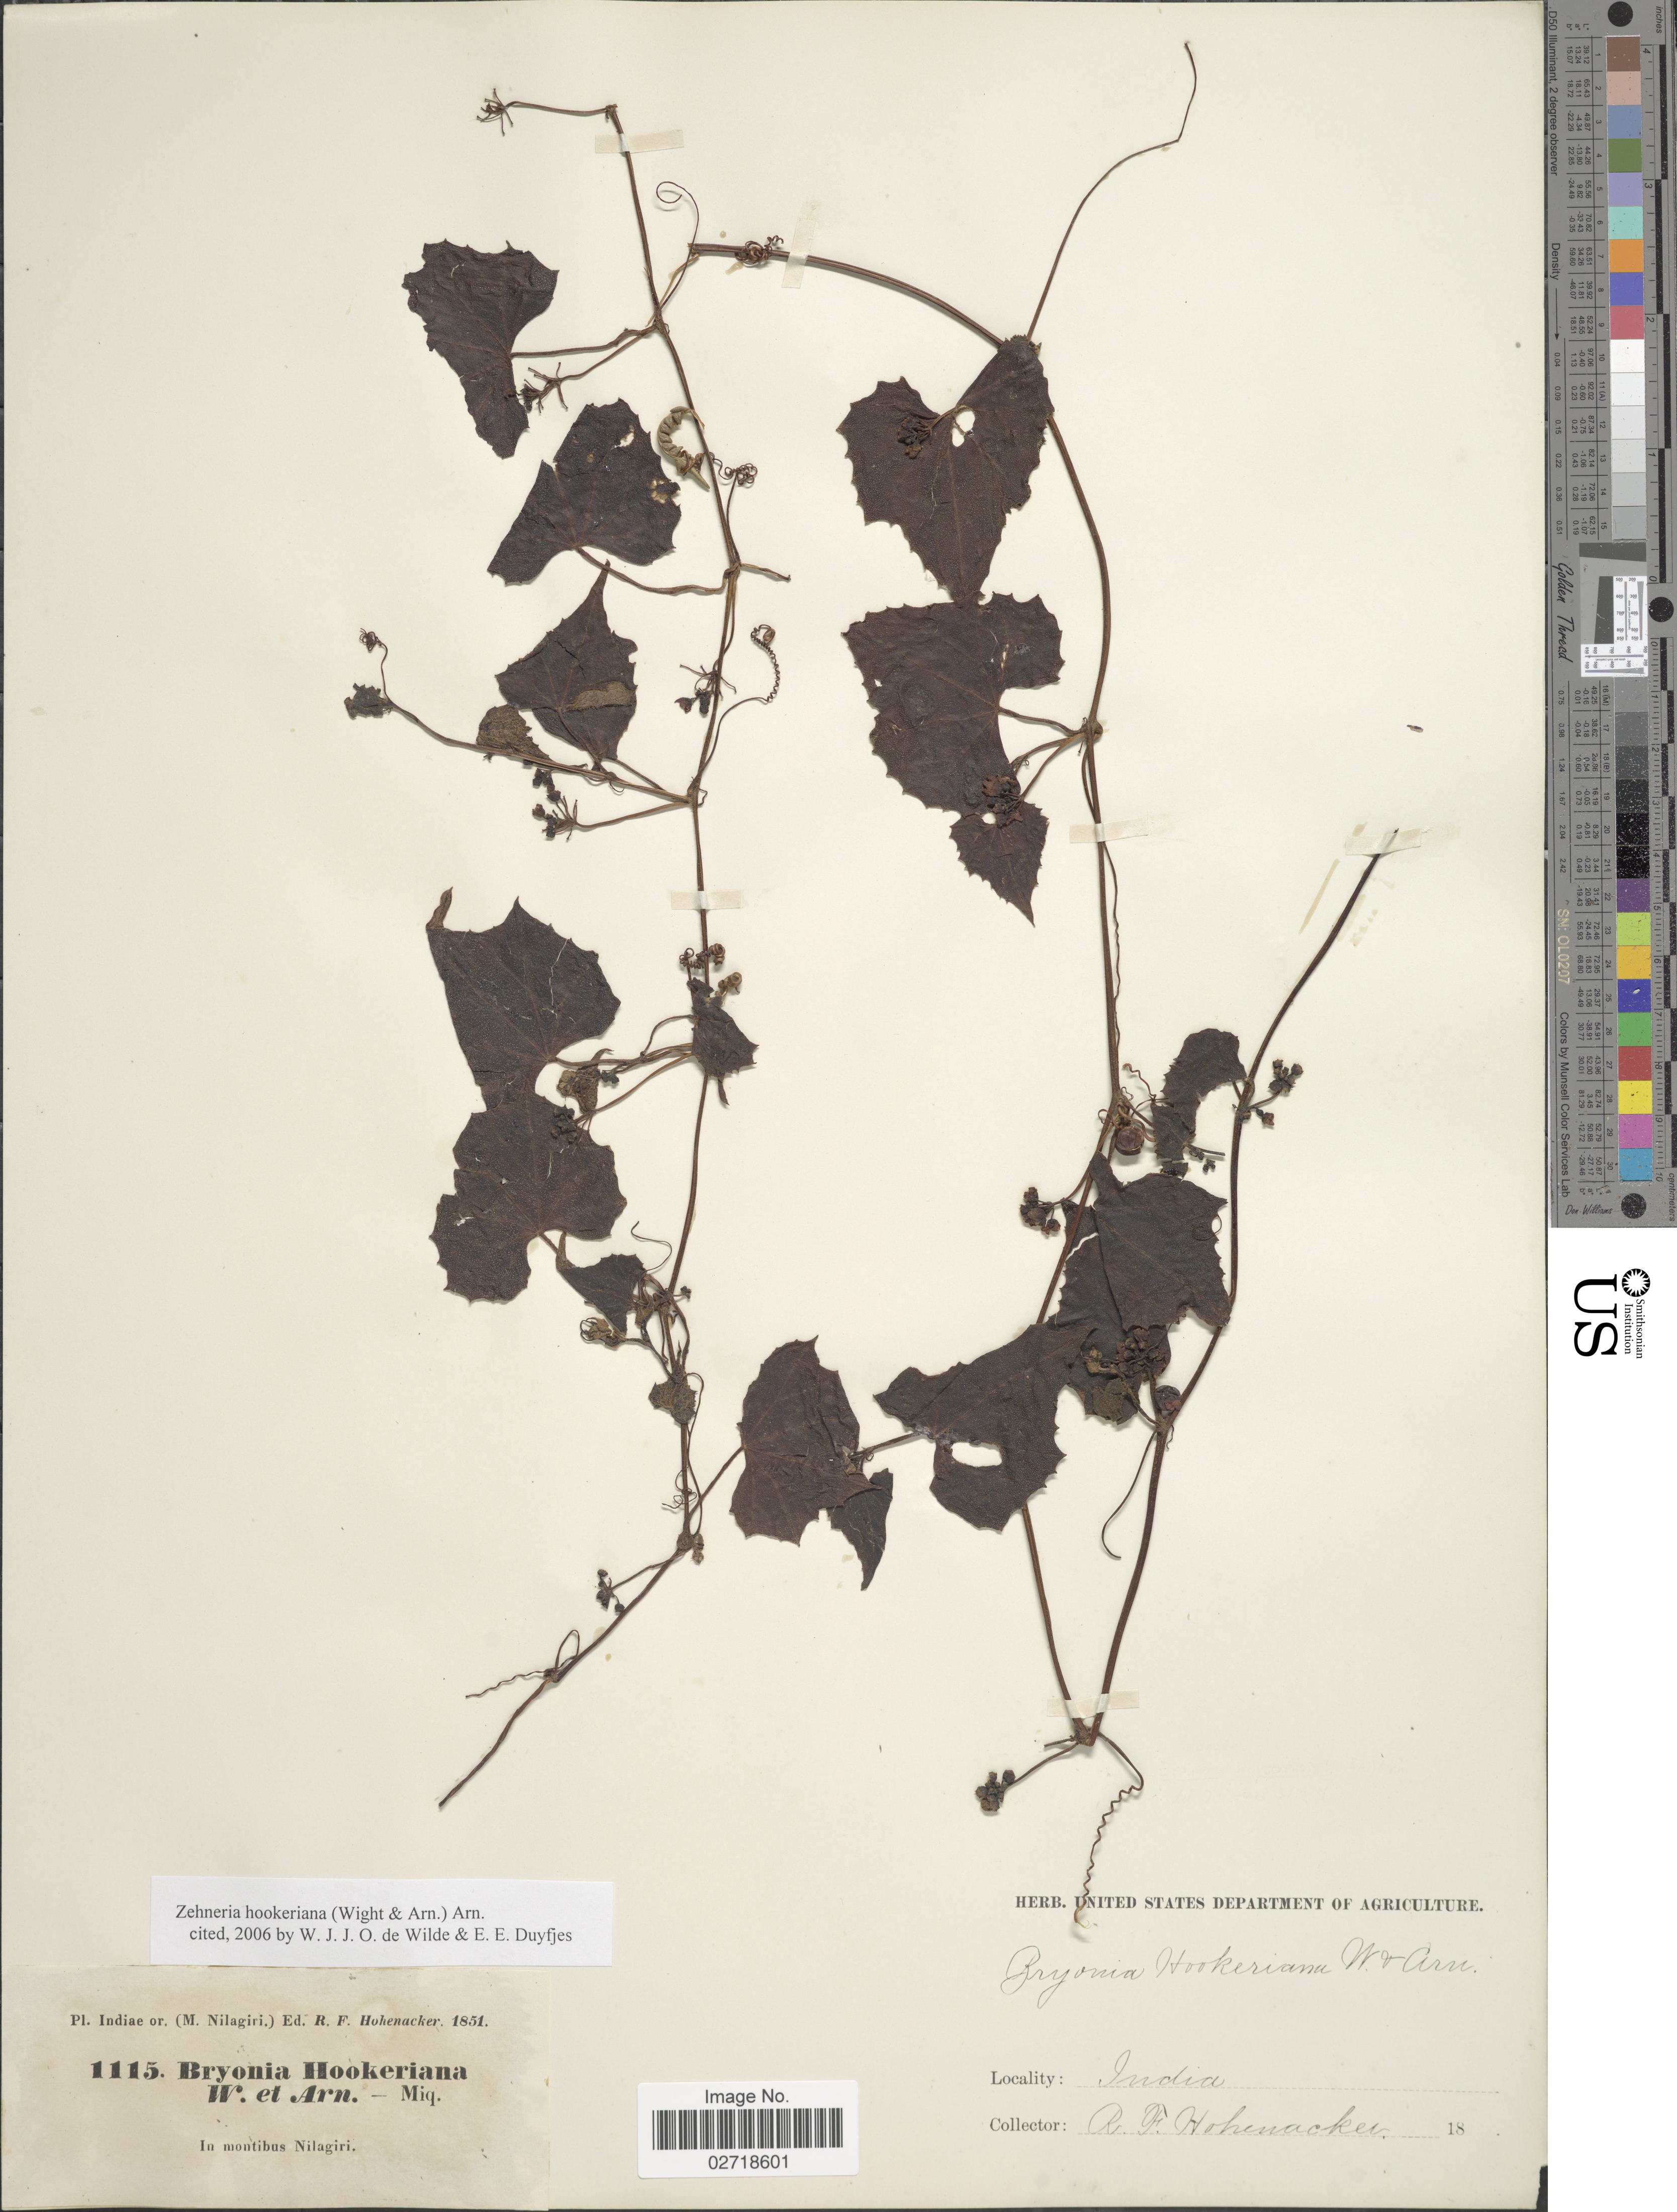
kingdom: Plantae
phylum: Tracheophyta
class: Magnoliopsida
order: Cucurbitales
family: Cucurbitaceae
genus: Zehneria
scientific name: Zehneria hookeriana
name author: (Wight & Arn.) Arn.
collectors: R. F. Hohenacker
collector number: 1115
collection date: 1851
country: India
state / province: Tamil Nadu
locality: Pl. Indiae or. (M. Nilagiri), In Montibus Nilagiri